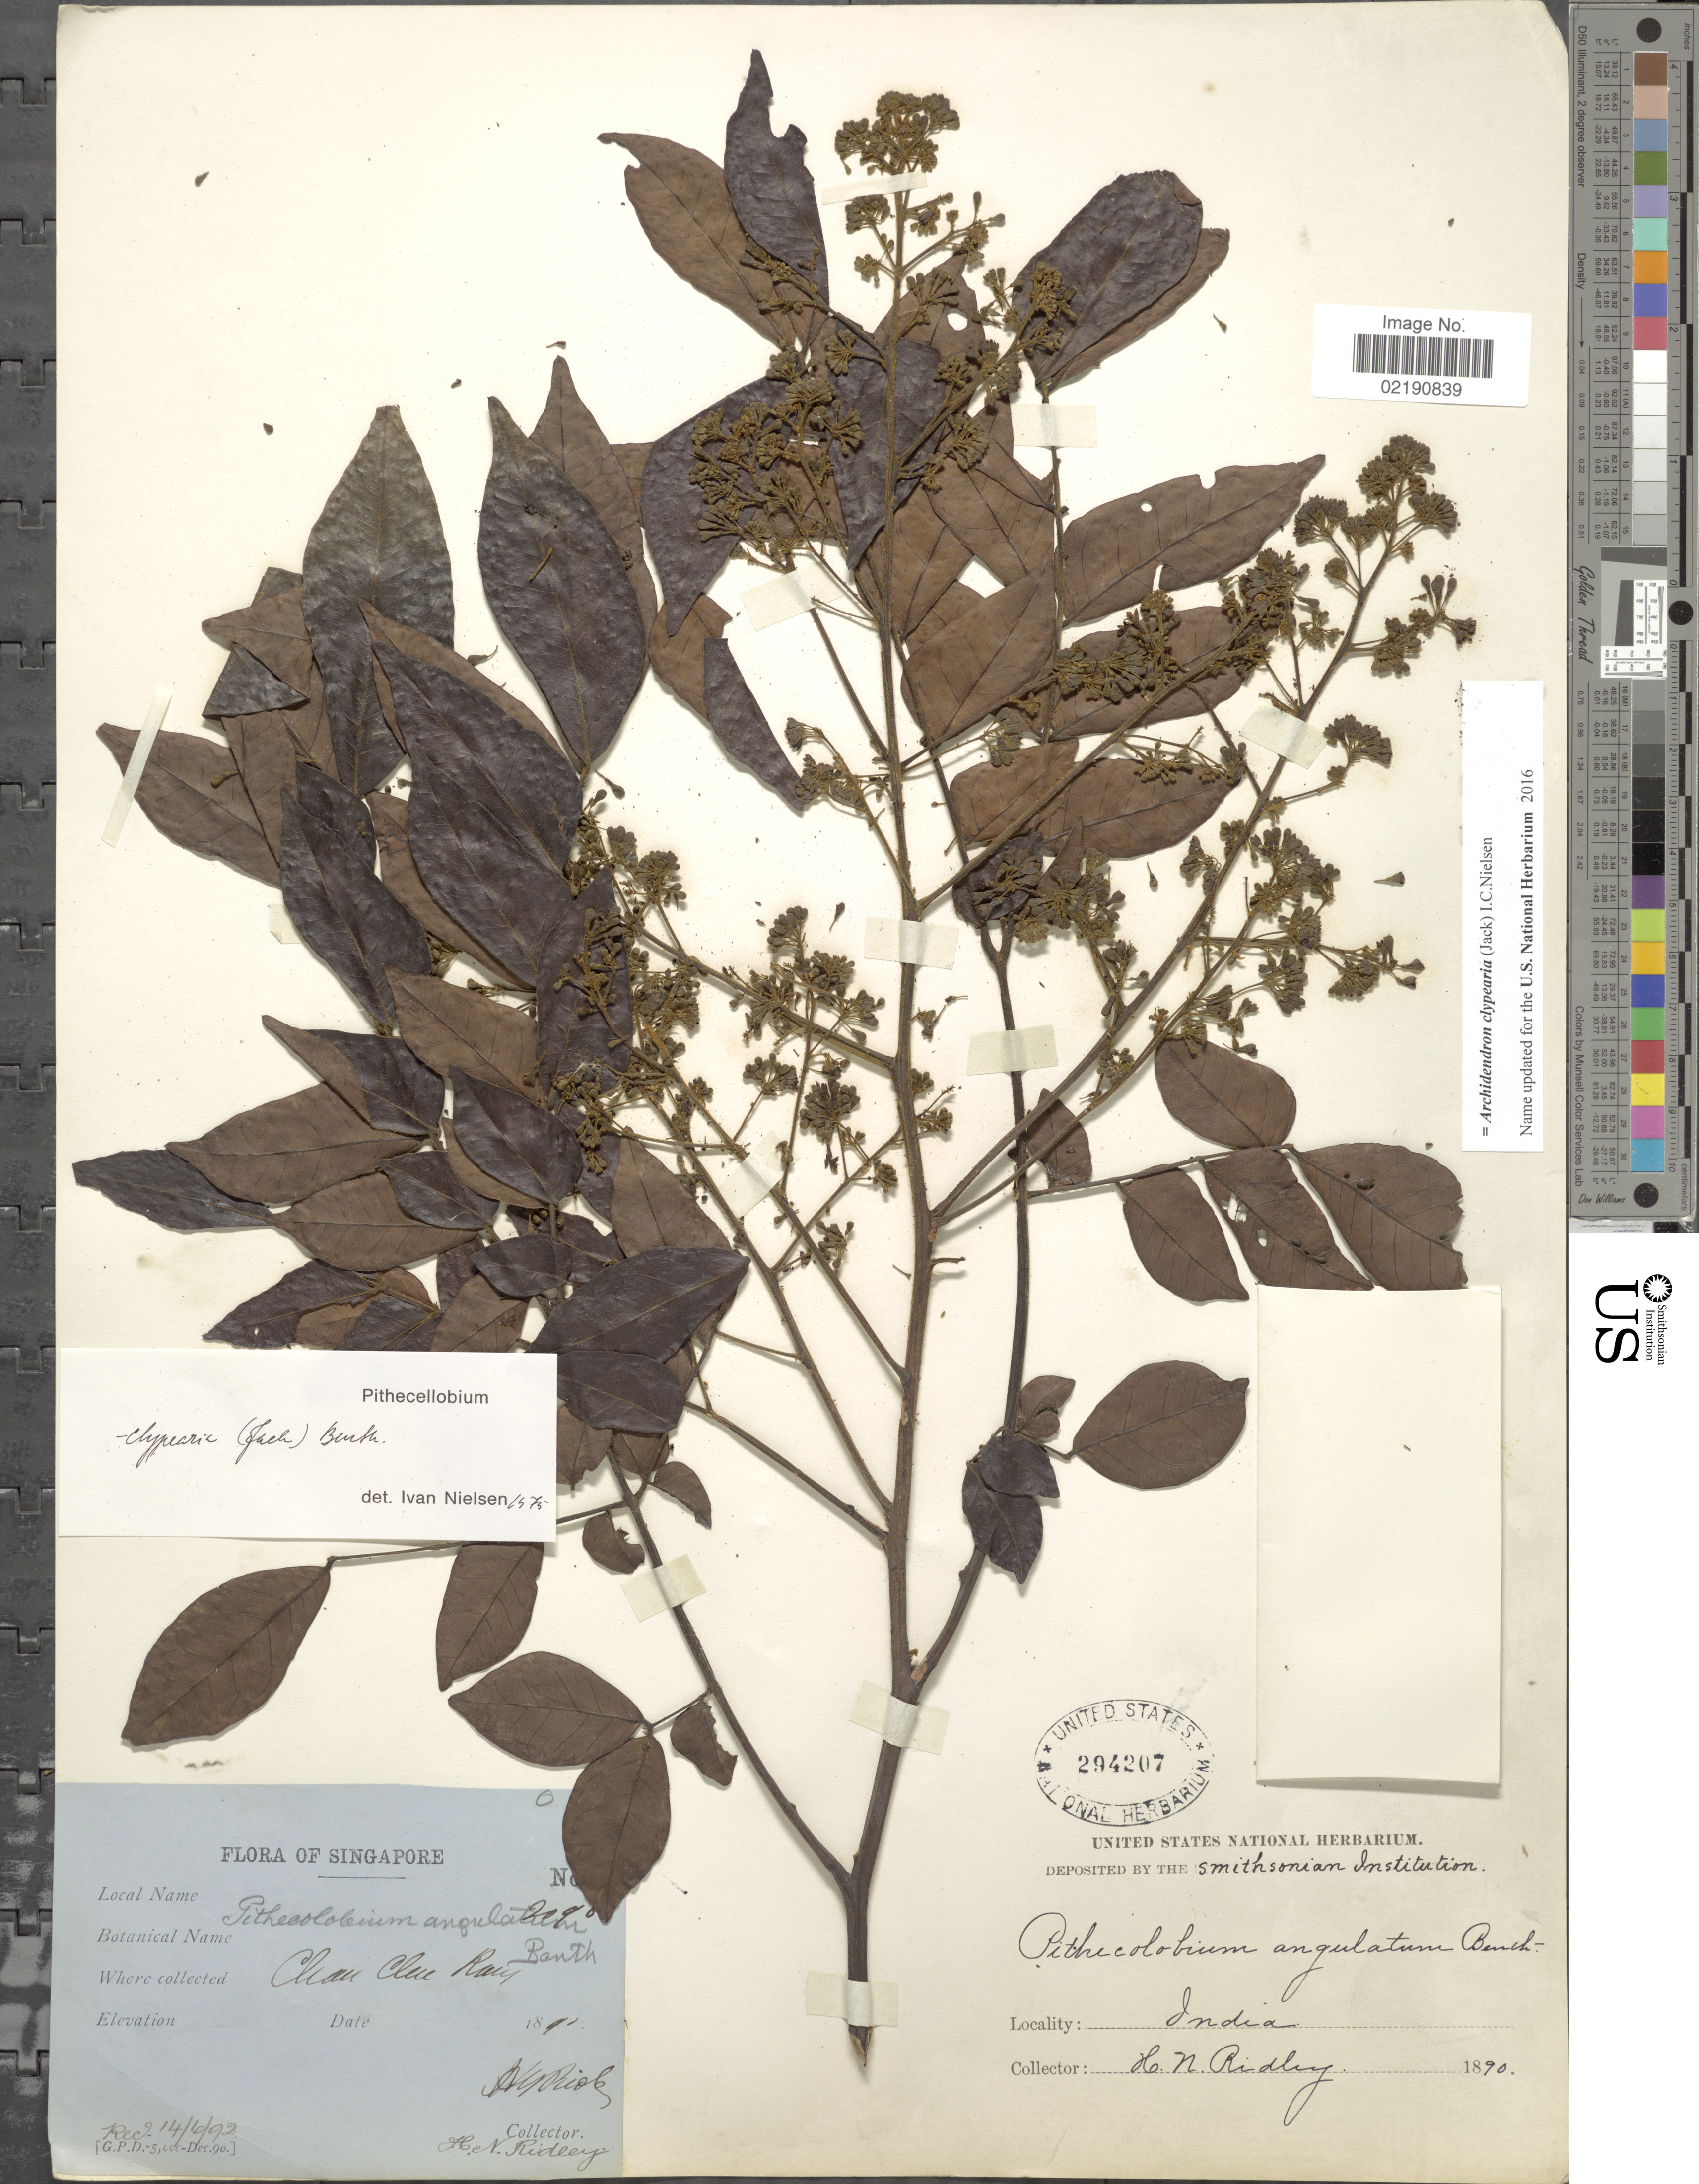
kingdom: Plantae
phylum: Tracheophyta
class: Magnoliopsida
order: Fabales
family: Fabaceae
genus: Archidendron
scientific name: Archidendron clypearia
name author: (Jack) I.C. Nielsen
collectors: H. N. Ridley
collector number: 0*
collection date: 1890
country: Singapore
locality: Chau Chau Ray, India [interpreted]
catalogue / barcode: US 294207